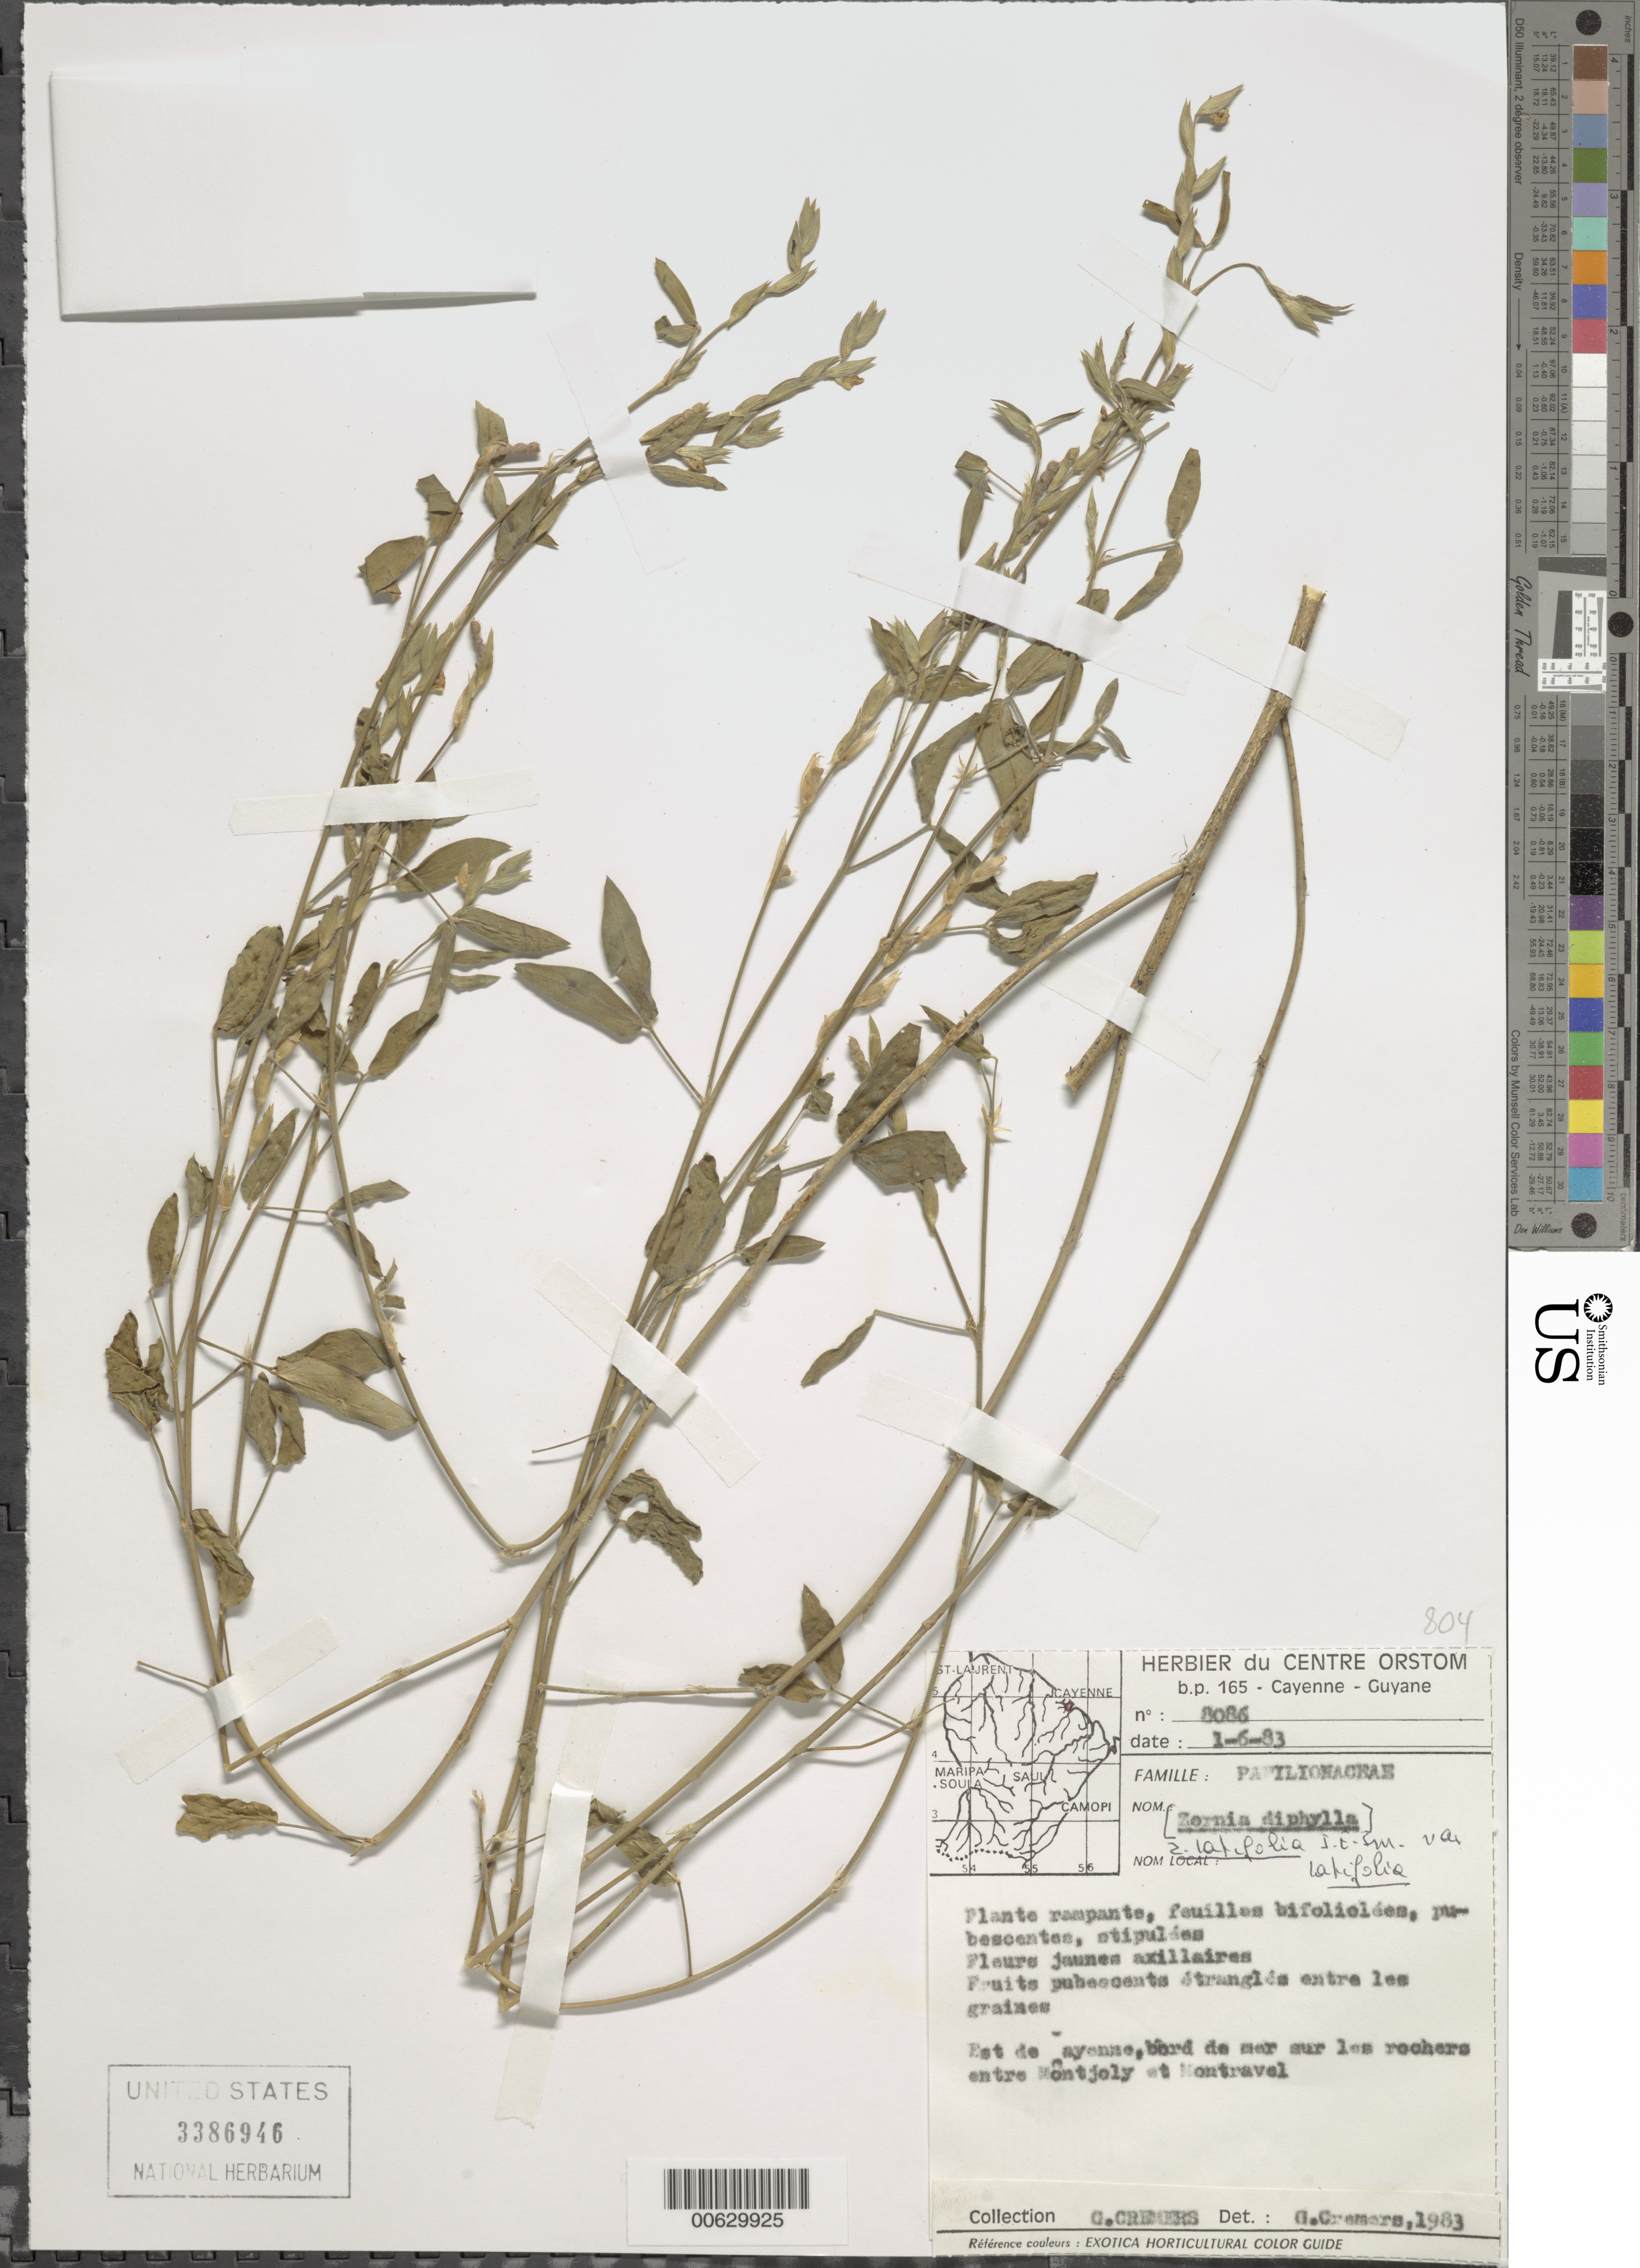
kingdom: Plantae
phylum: Tracheophyta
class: Magnoliopsida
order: Fabales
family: Fabaceae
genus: Zornia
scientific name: Zornia latifolia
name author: Sm.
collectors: G. Cremers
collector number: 8086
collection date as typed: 1-Jun-83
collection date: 1983-06-01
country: French Guiana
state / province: Cayenne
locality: Cayenne, east of, betw. Montjoly and Montravel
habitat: Seaside, on rocks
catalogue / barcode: US 3386946